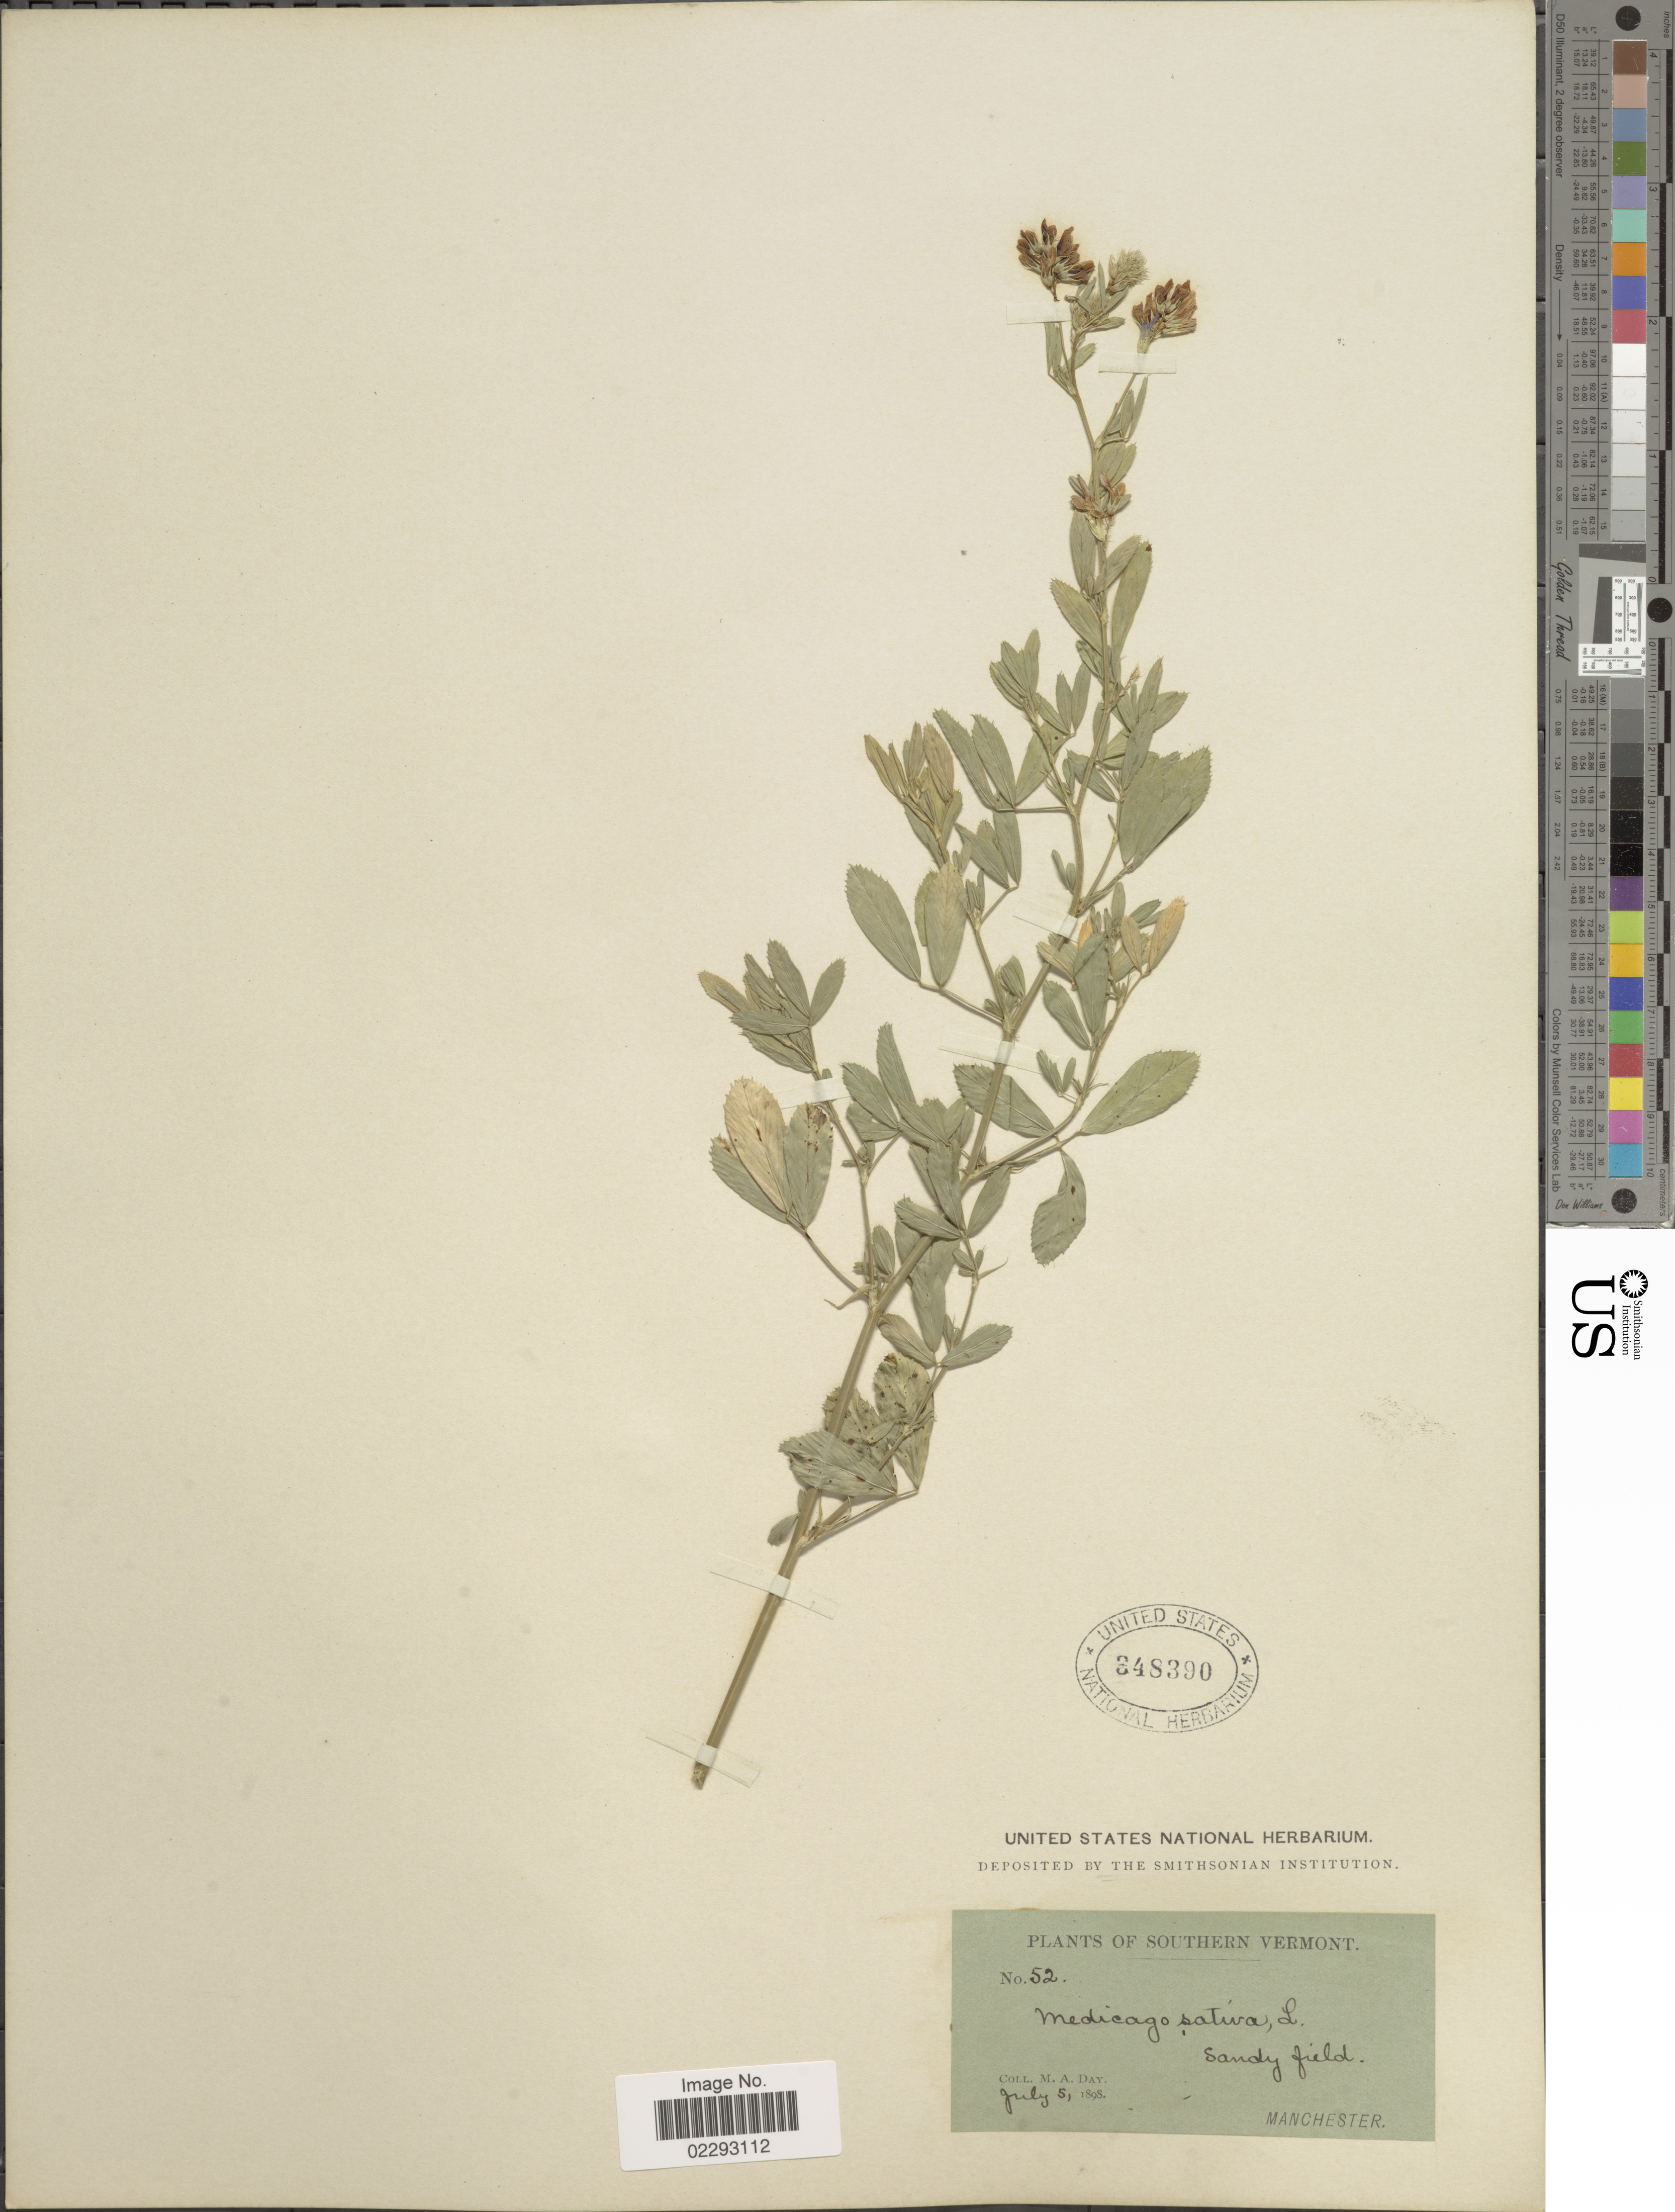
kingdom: Plantae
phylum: Tracheophyta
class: Magnoliopsida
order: Fabales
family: Fabaceae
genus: Medicago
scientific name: Medicago sativa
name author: L.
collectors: M. Day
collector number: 52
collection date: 1898-07-05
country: United States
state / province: Vermont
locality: Southern Vermont, Manchester.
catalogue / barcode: US 348390